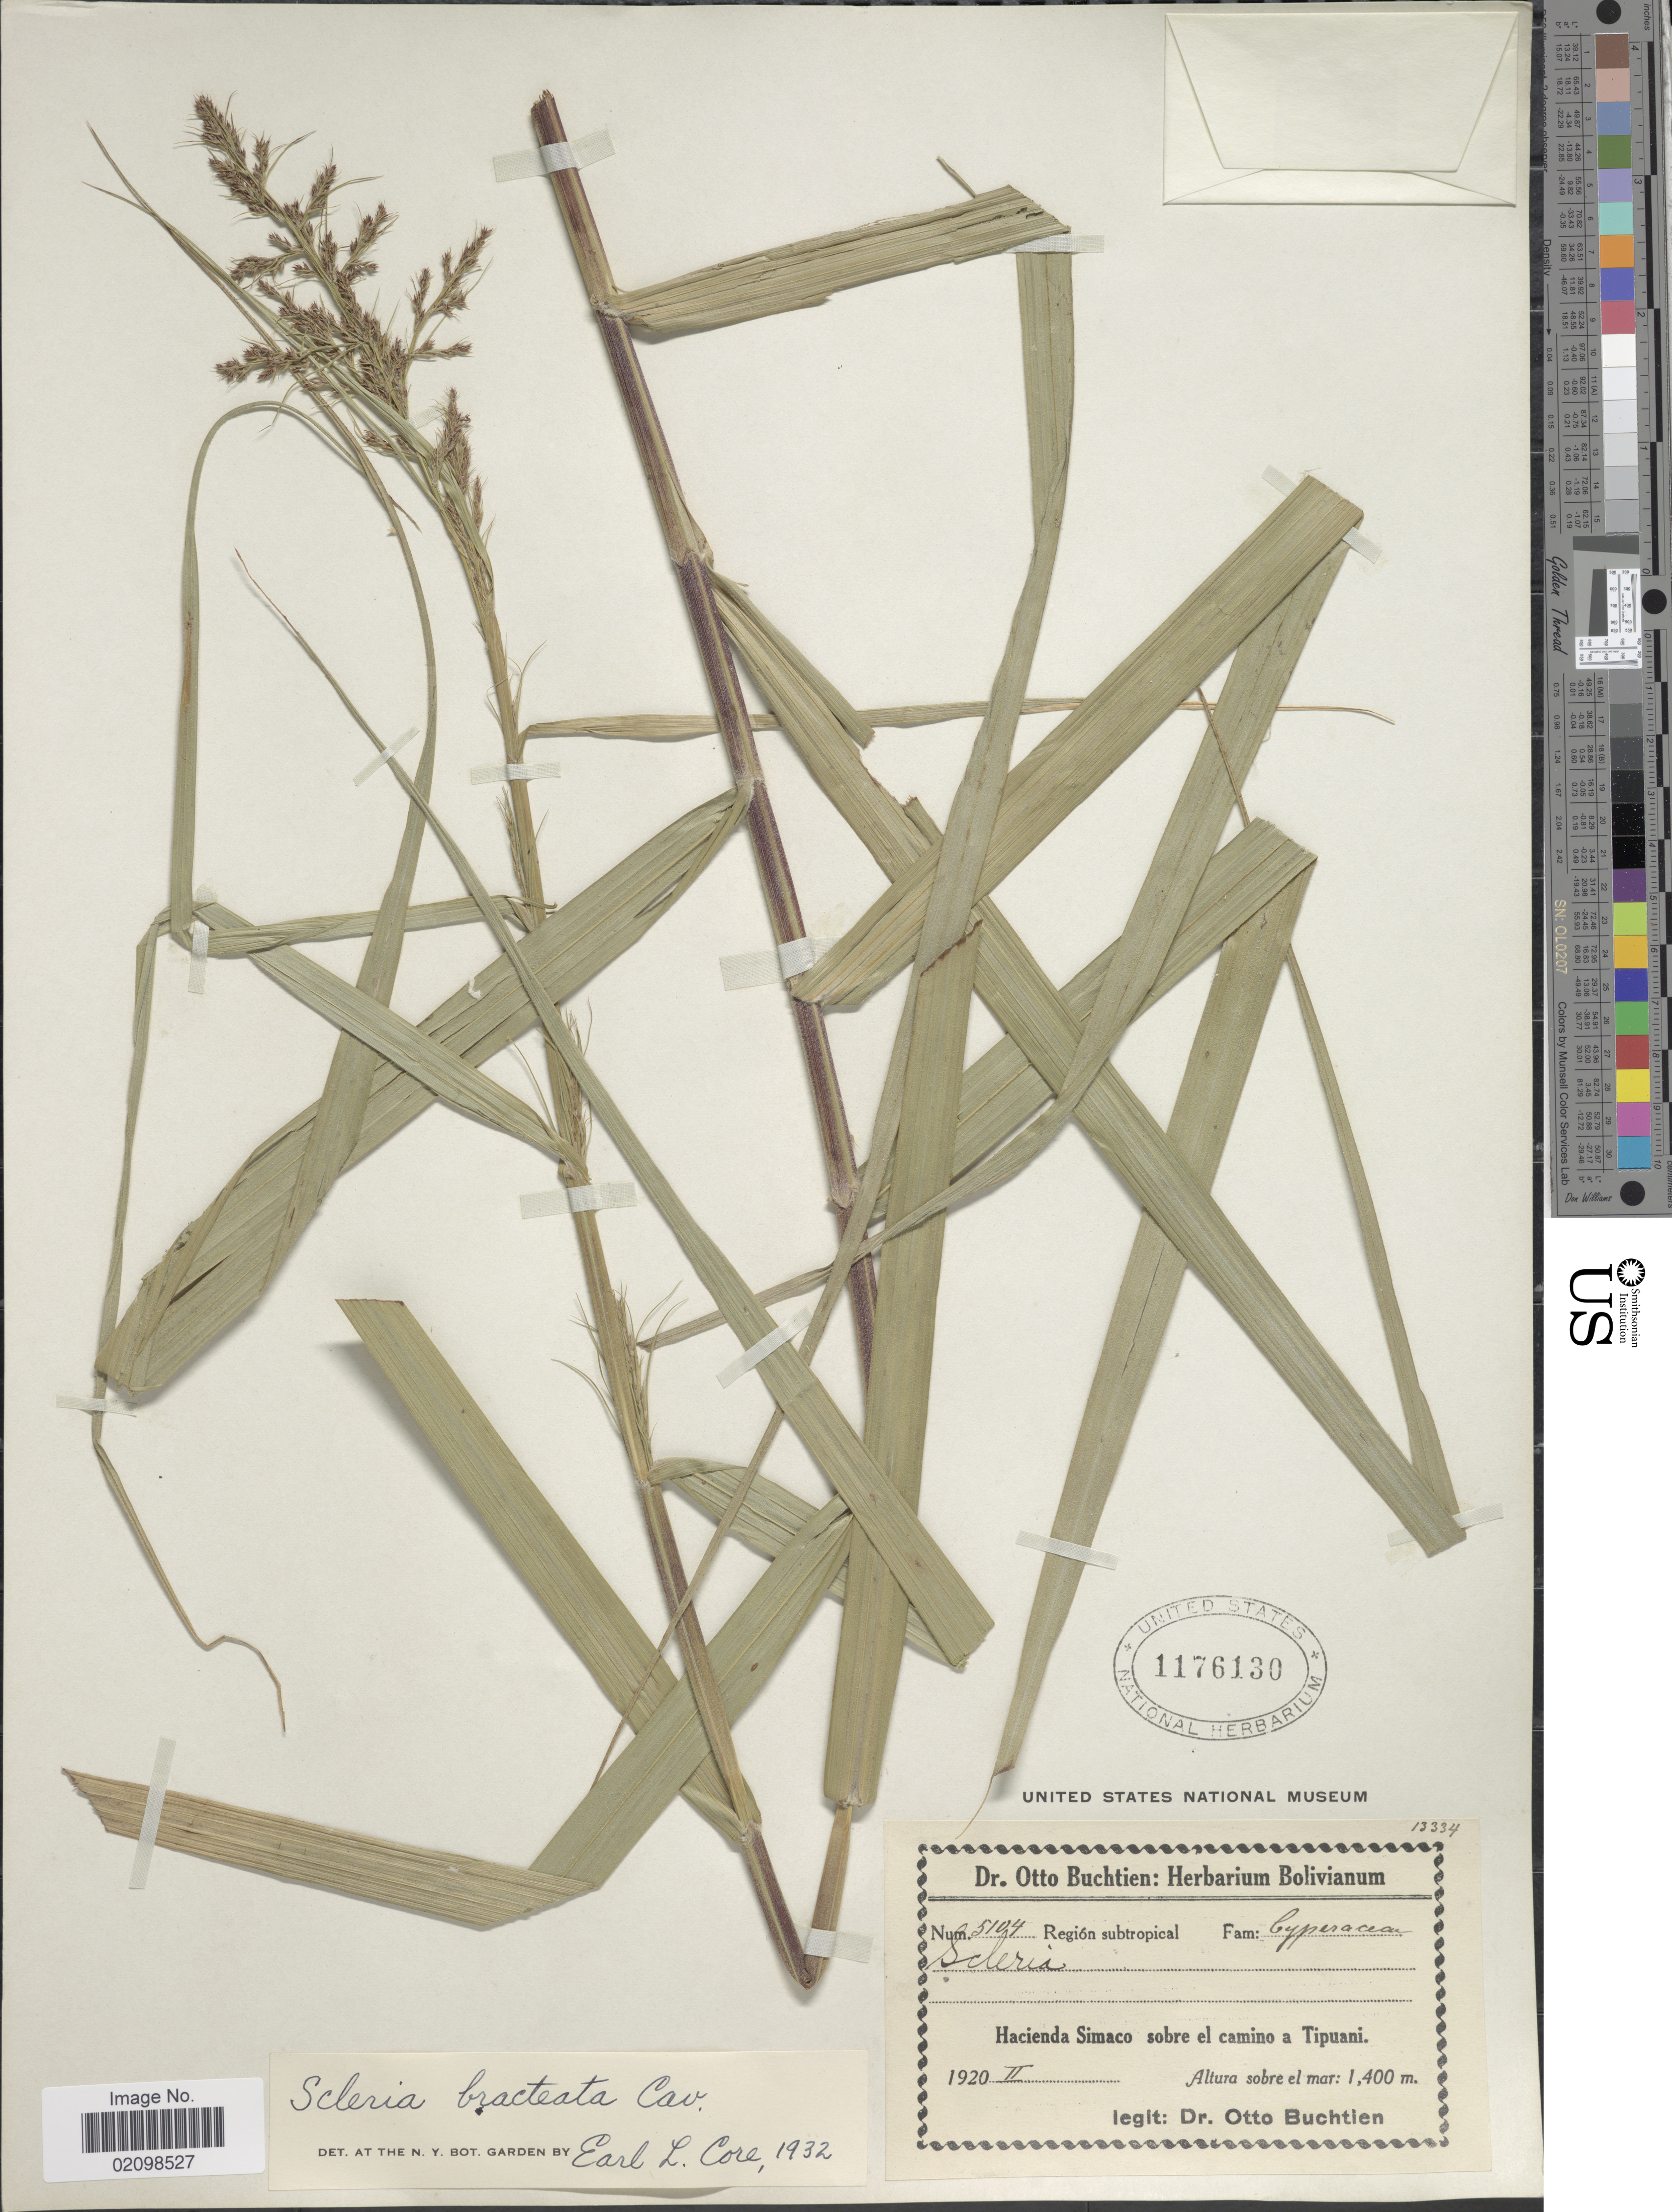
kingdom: Plantae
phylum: Tracheophyta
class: Liliopsida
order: Poales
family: Cyperaceae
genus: Scleria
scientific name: Scleria bracteata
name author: Cav.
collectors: O. Buchtien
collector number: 5104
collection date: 1920-02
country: Bolivia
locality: Hacienda Simaco sobre el camino a Tipuani. Region subtropical.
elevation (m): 1400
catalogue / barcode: US 1176130